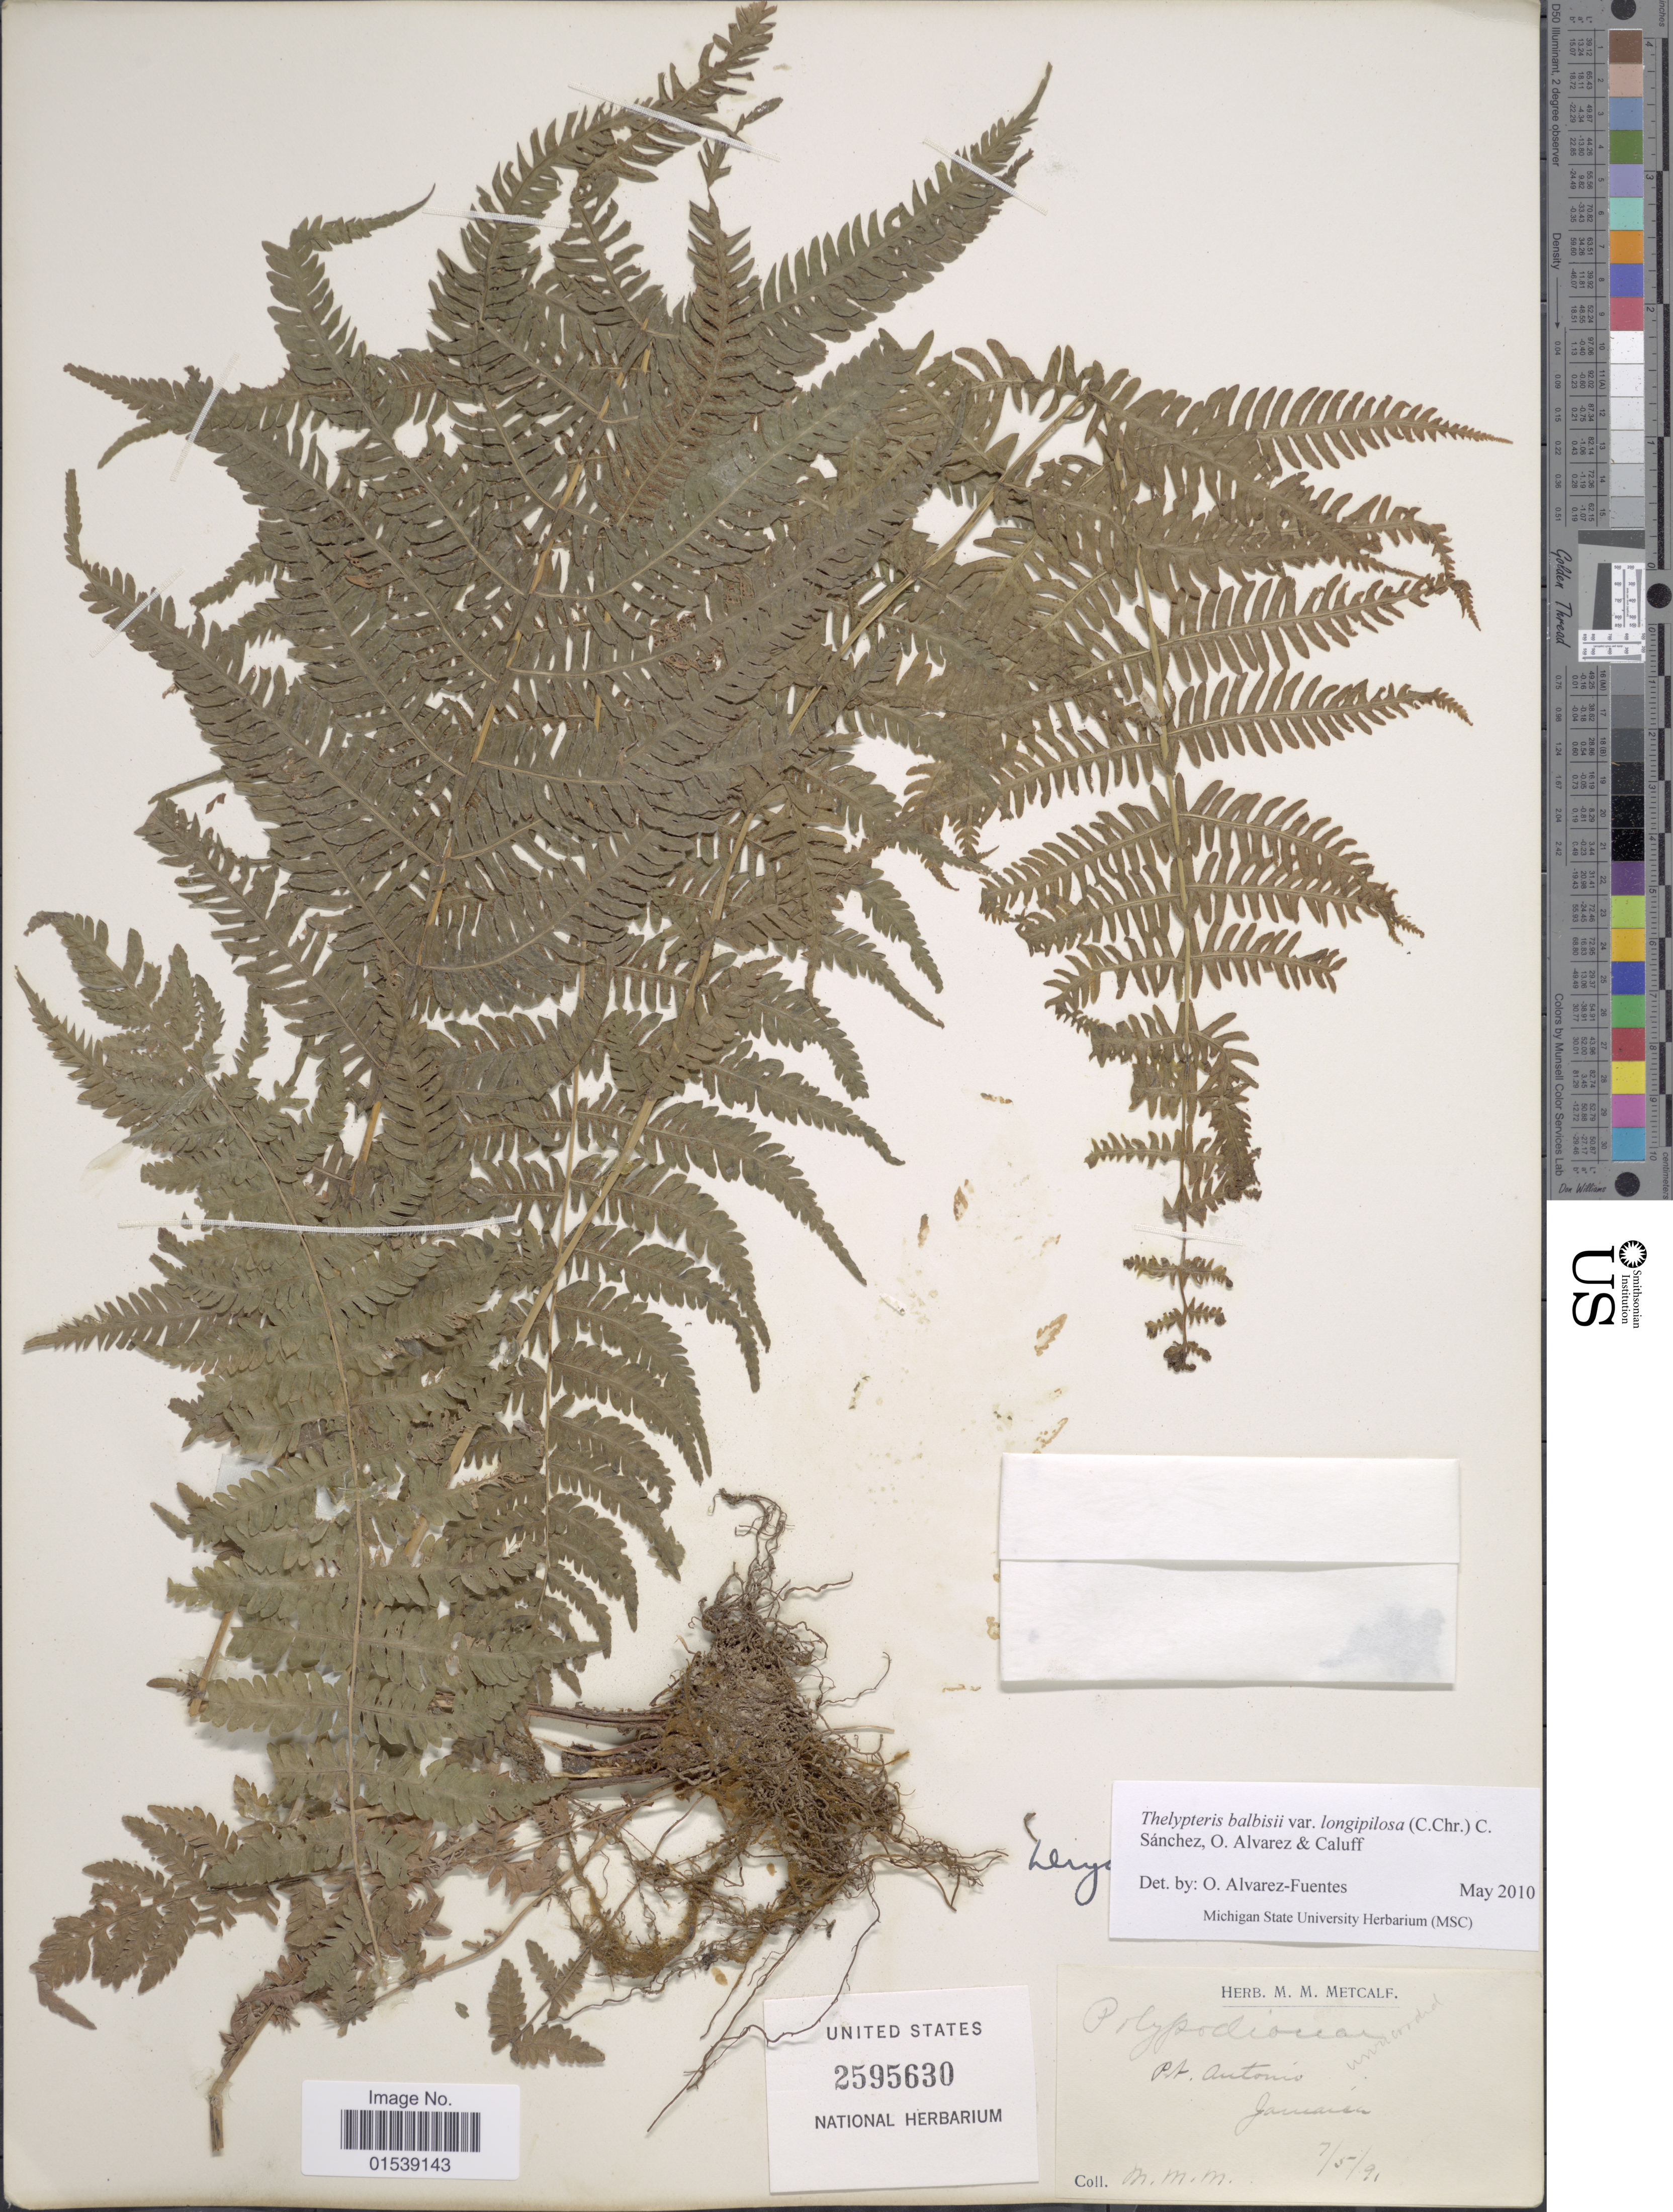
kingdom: Plantae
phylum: Tracheophyta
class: Polypodiopsida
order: Polypodiales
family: Thelypteridaceae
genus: Amauropelta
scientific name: Amauropelta balbisii (Spreng.) comb. nov., ined. 2015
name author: (Spreng.)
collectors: M. Metcalf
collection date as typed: Transcribed d/m/y: 7/5/91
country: Jamaica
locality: Pt. Antonio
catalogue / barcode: US 2595630